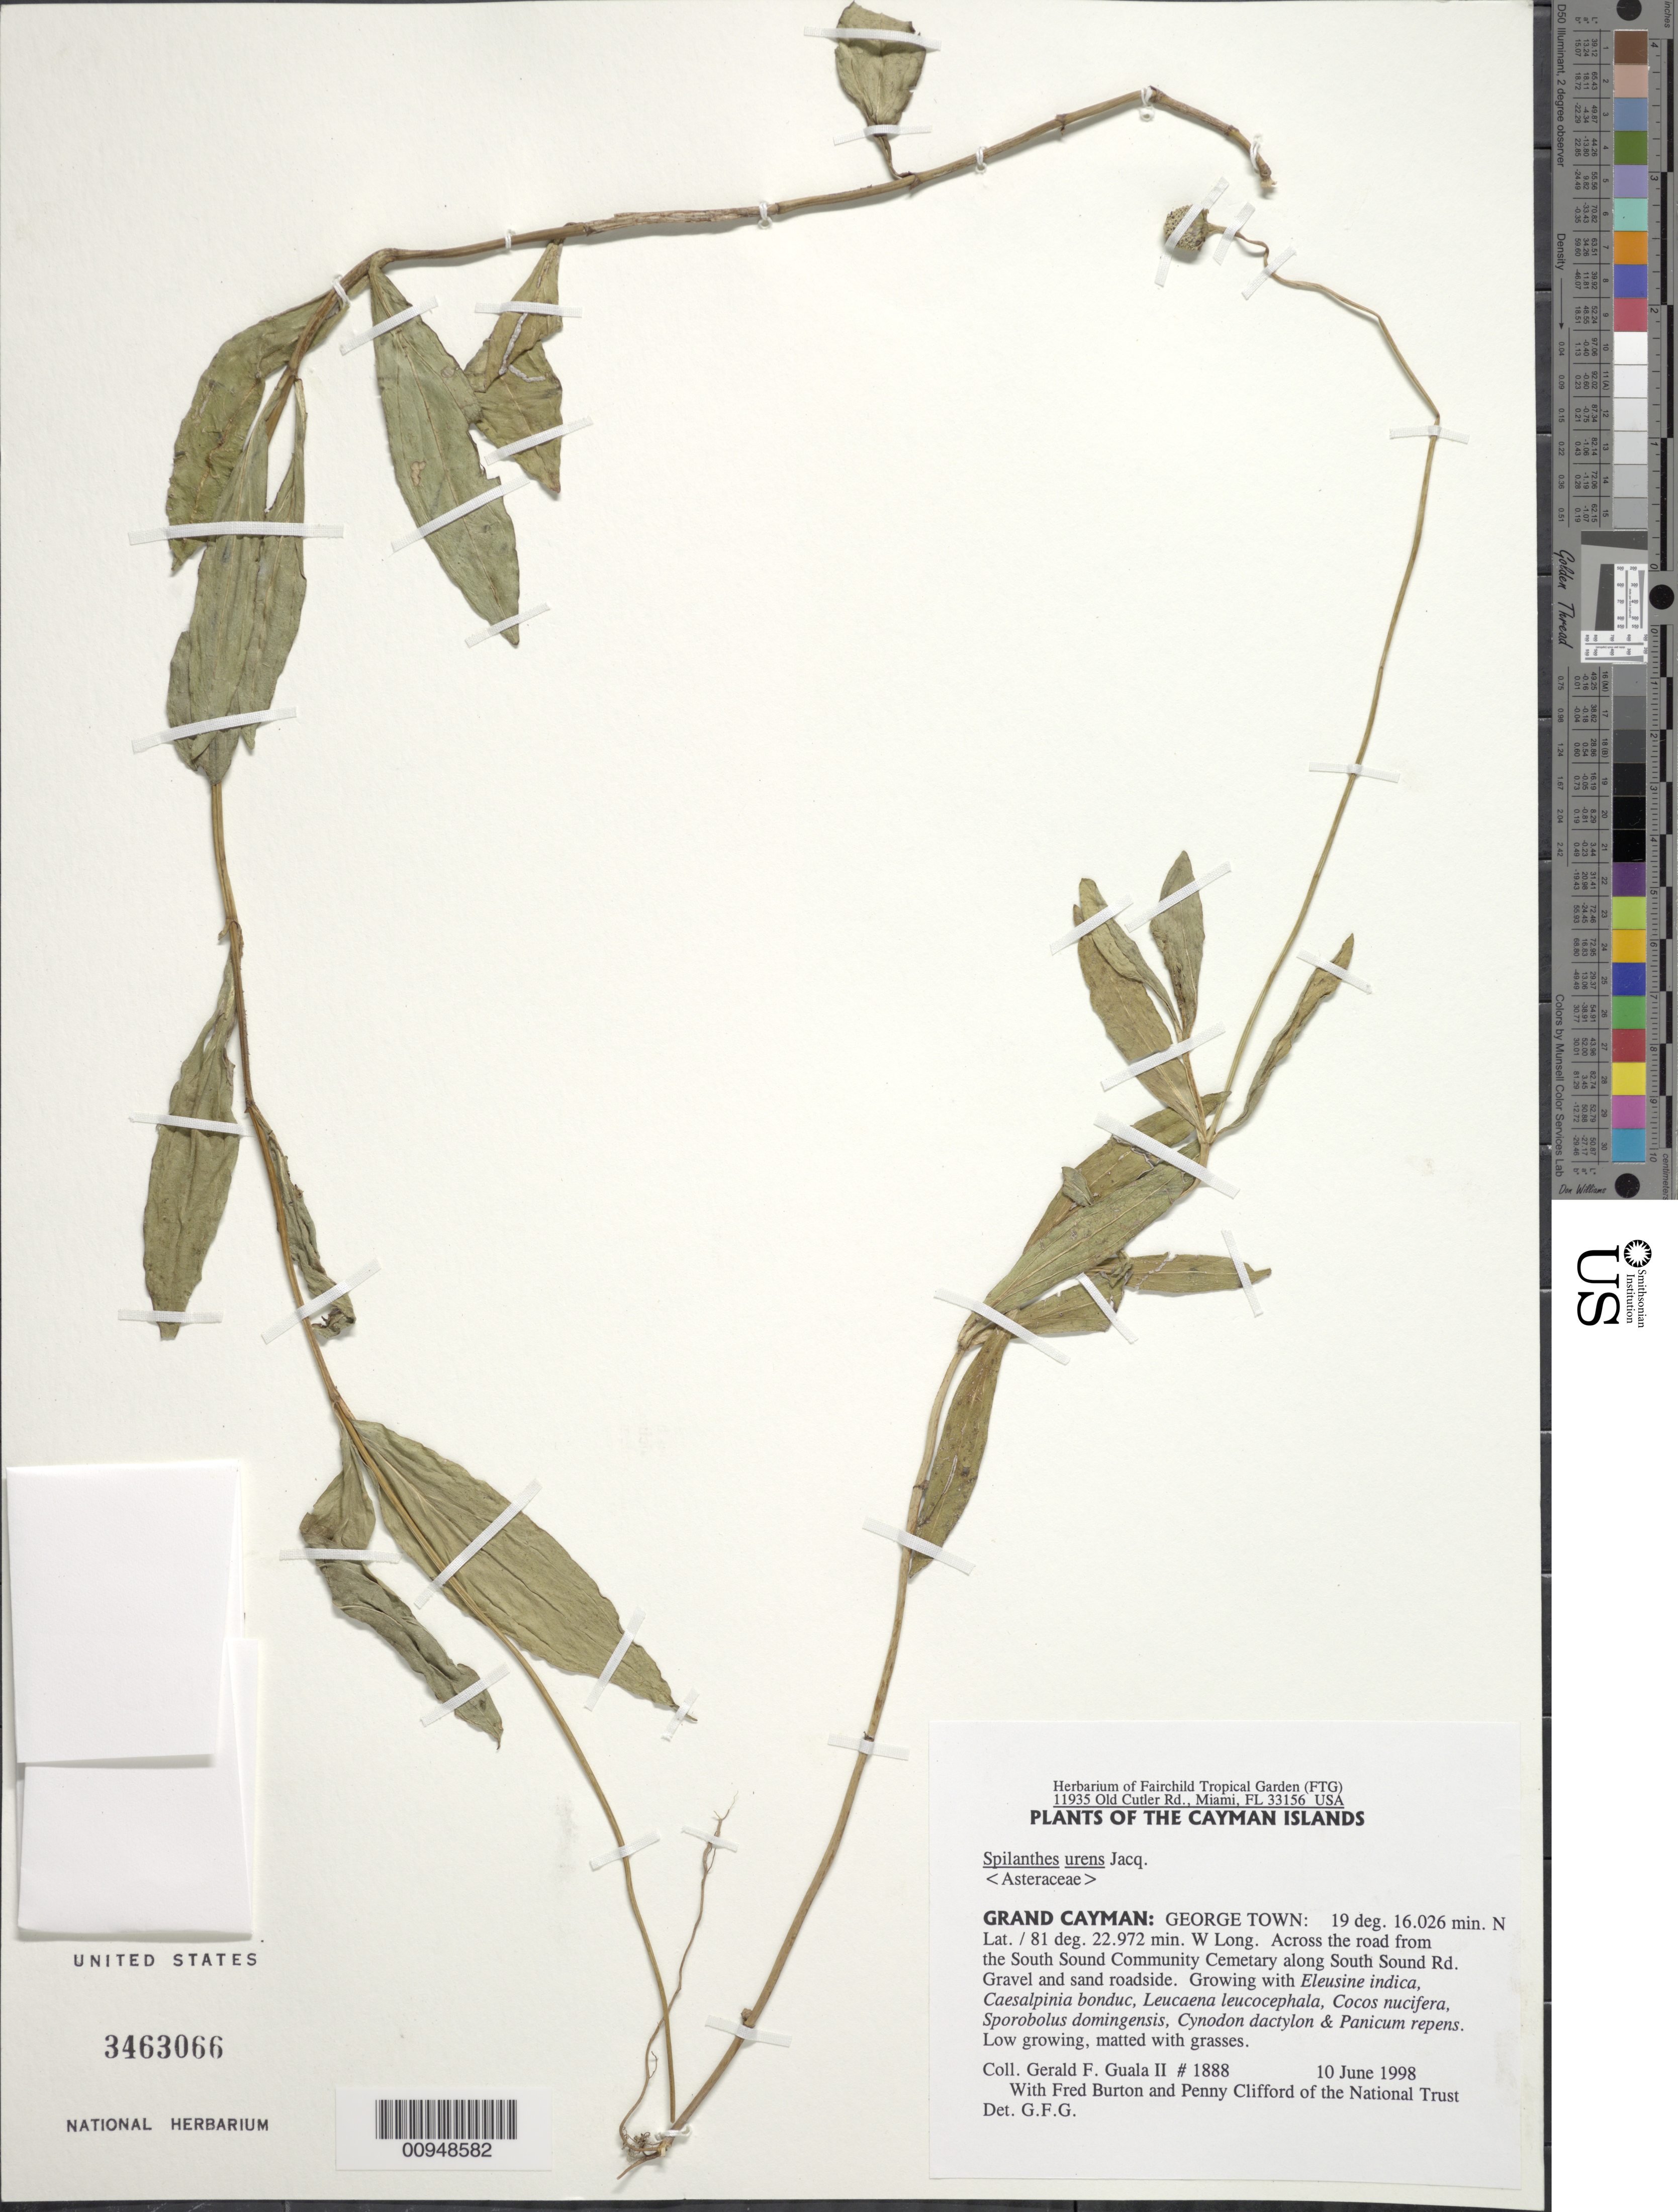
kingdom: Plantae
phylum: Tracheophyta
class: Magnoliopsida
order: Asterales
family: Asteraceae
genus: Spilanthes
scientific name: Spilanthes urens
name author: Jacq.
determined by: Guala, Gerald F., II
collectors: G. Guala, F. Burton & P. Clifford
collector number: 1888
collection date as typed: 10 Jun 1998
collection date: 1998-06-10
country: Cayman Islands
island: Grand Cayman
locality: Georgetown, Across the road from the South Sound Community Cemetary along South Sound Rd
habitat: Gravel and sand roadside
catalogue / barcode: US 3463066